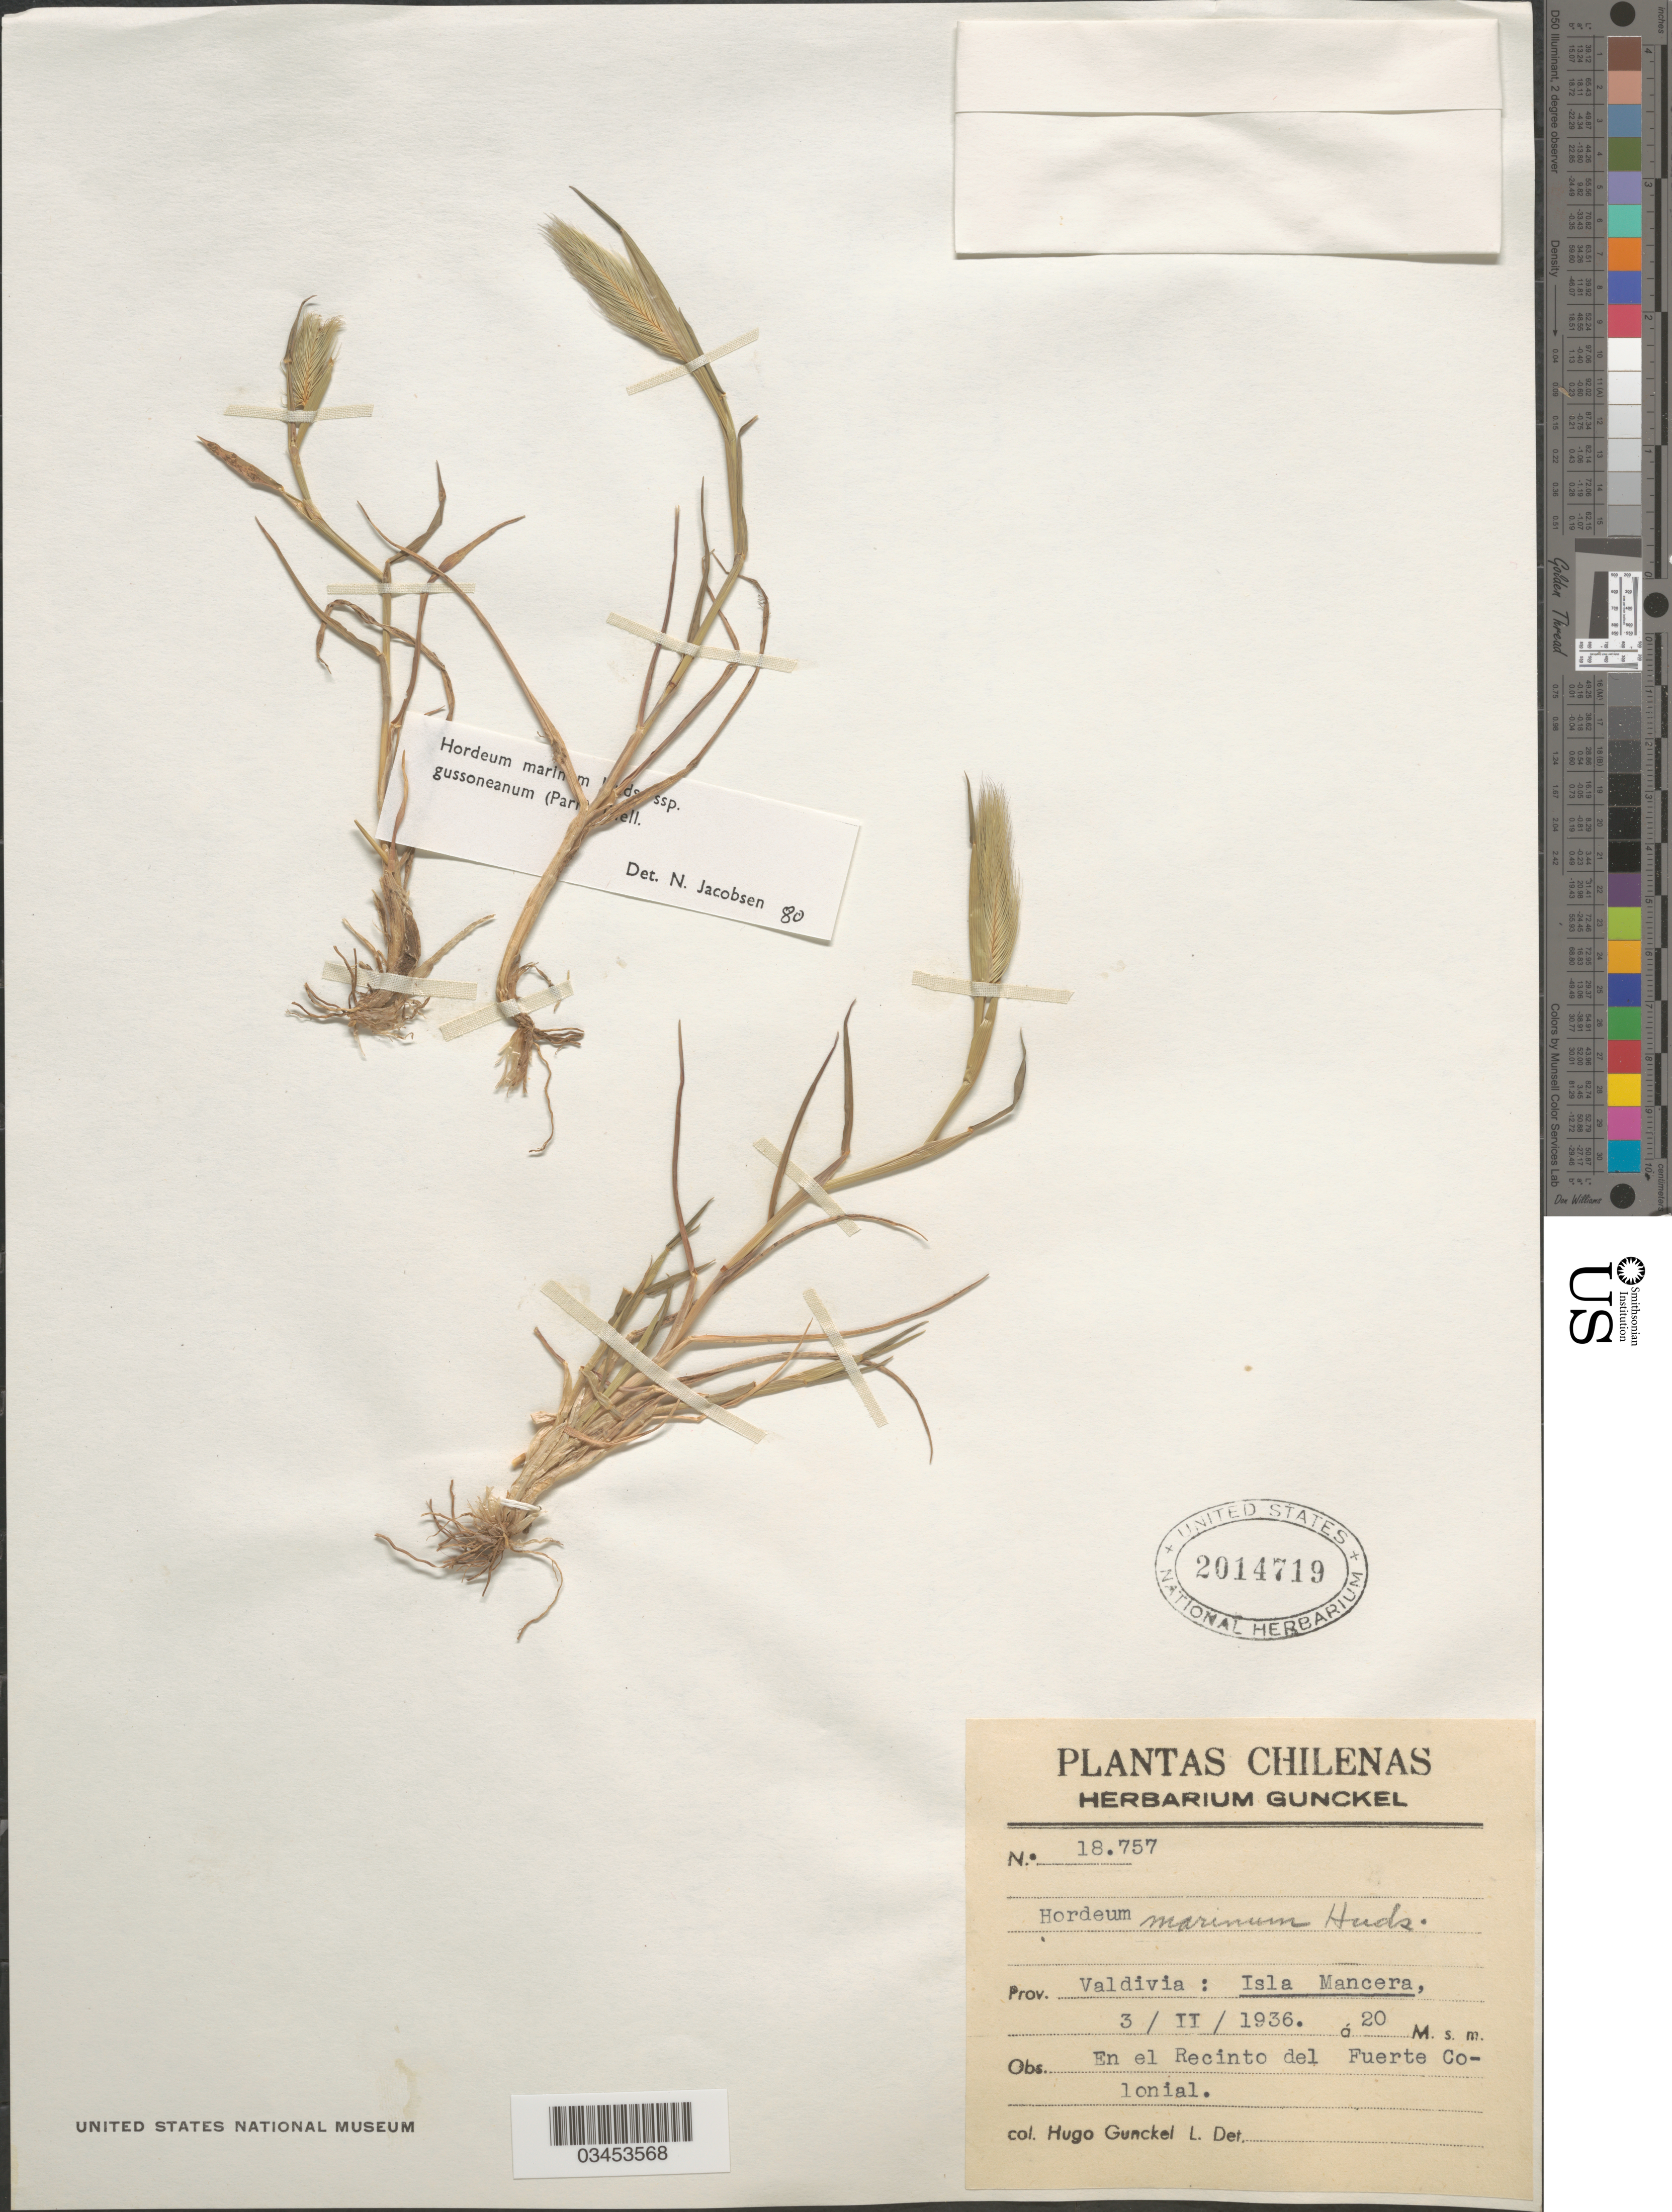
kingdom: Plantae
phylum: Tracheophyta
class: Liliopsida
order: Poales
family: Poaceae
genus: Hordeum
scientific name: Hordeum marinum subsp. gussoneanum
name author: (Parl.) Thell.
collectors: H. Gunckel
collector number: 18757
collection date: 1936-02-03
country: Chile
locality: Prov. Valdivia : Isla Mancera. En el Recinto del Fuerte Colonial.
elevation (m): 20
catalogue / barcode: US 2014719